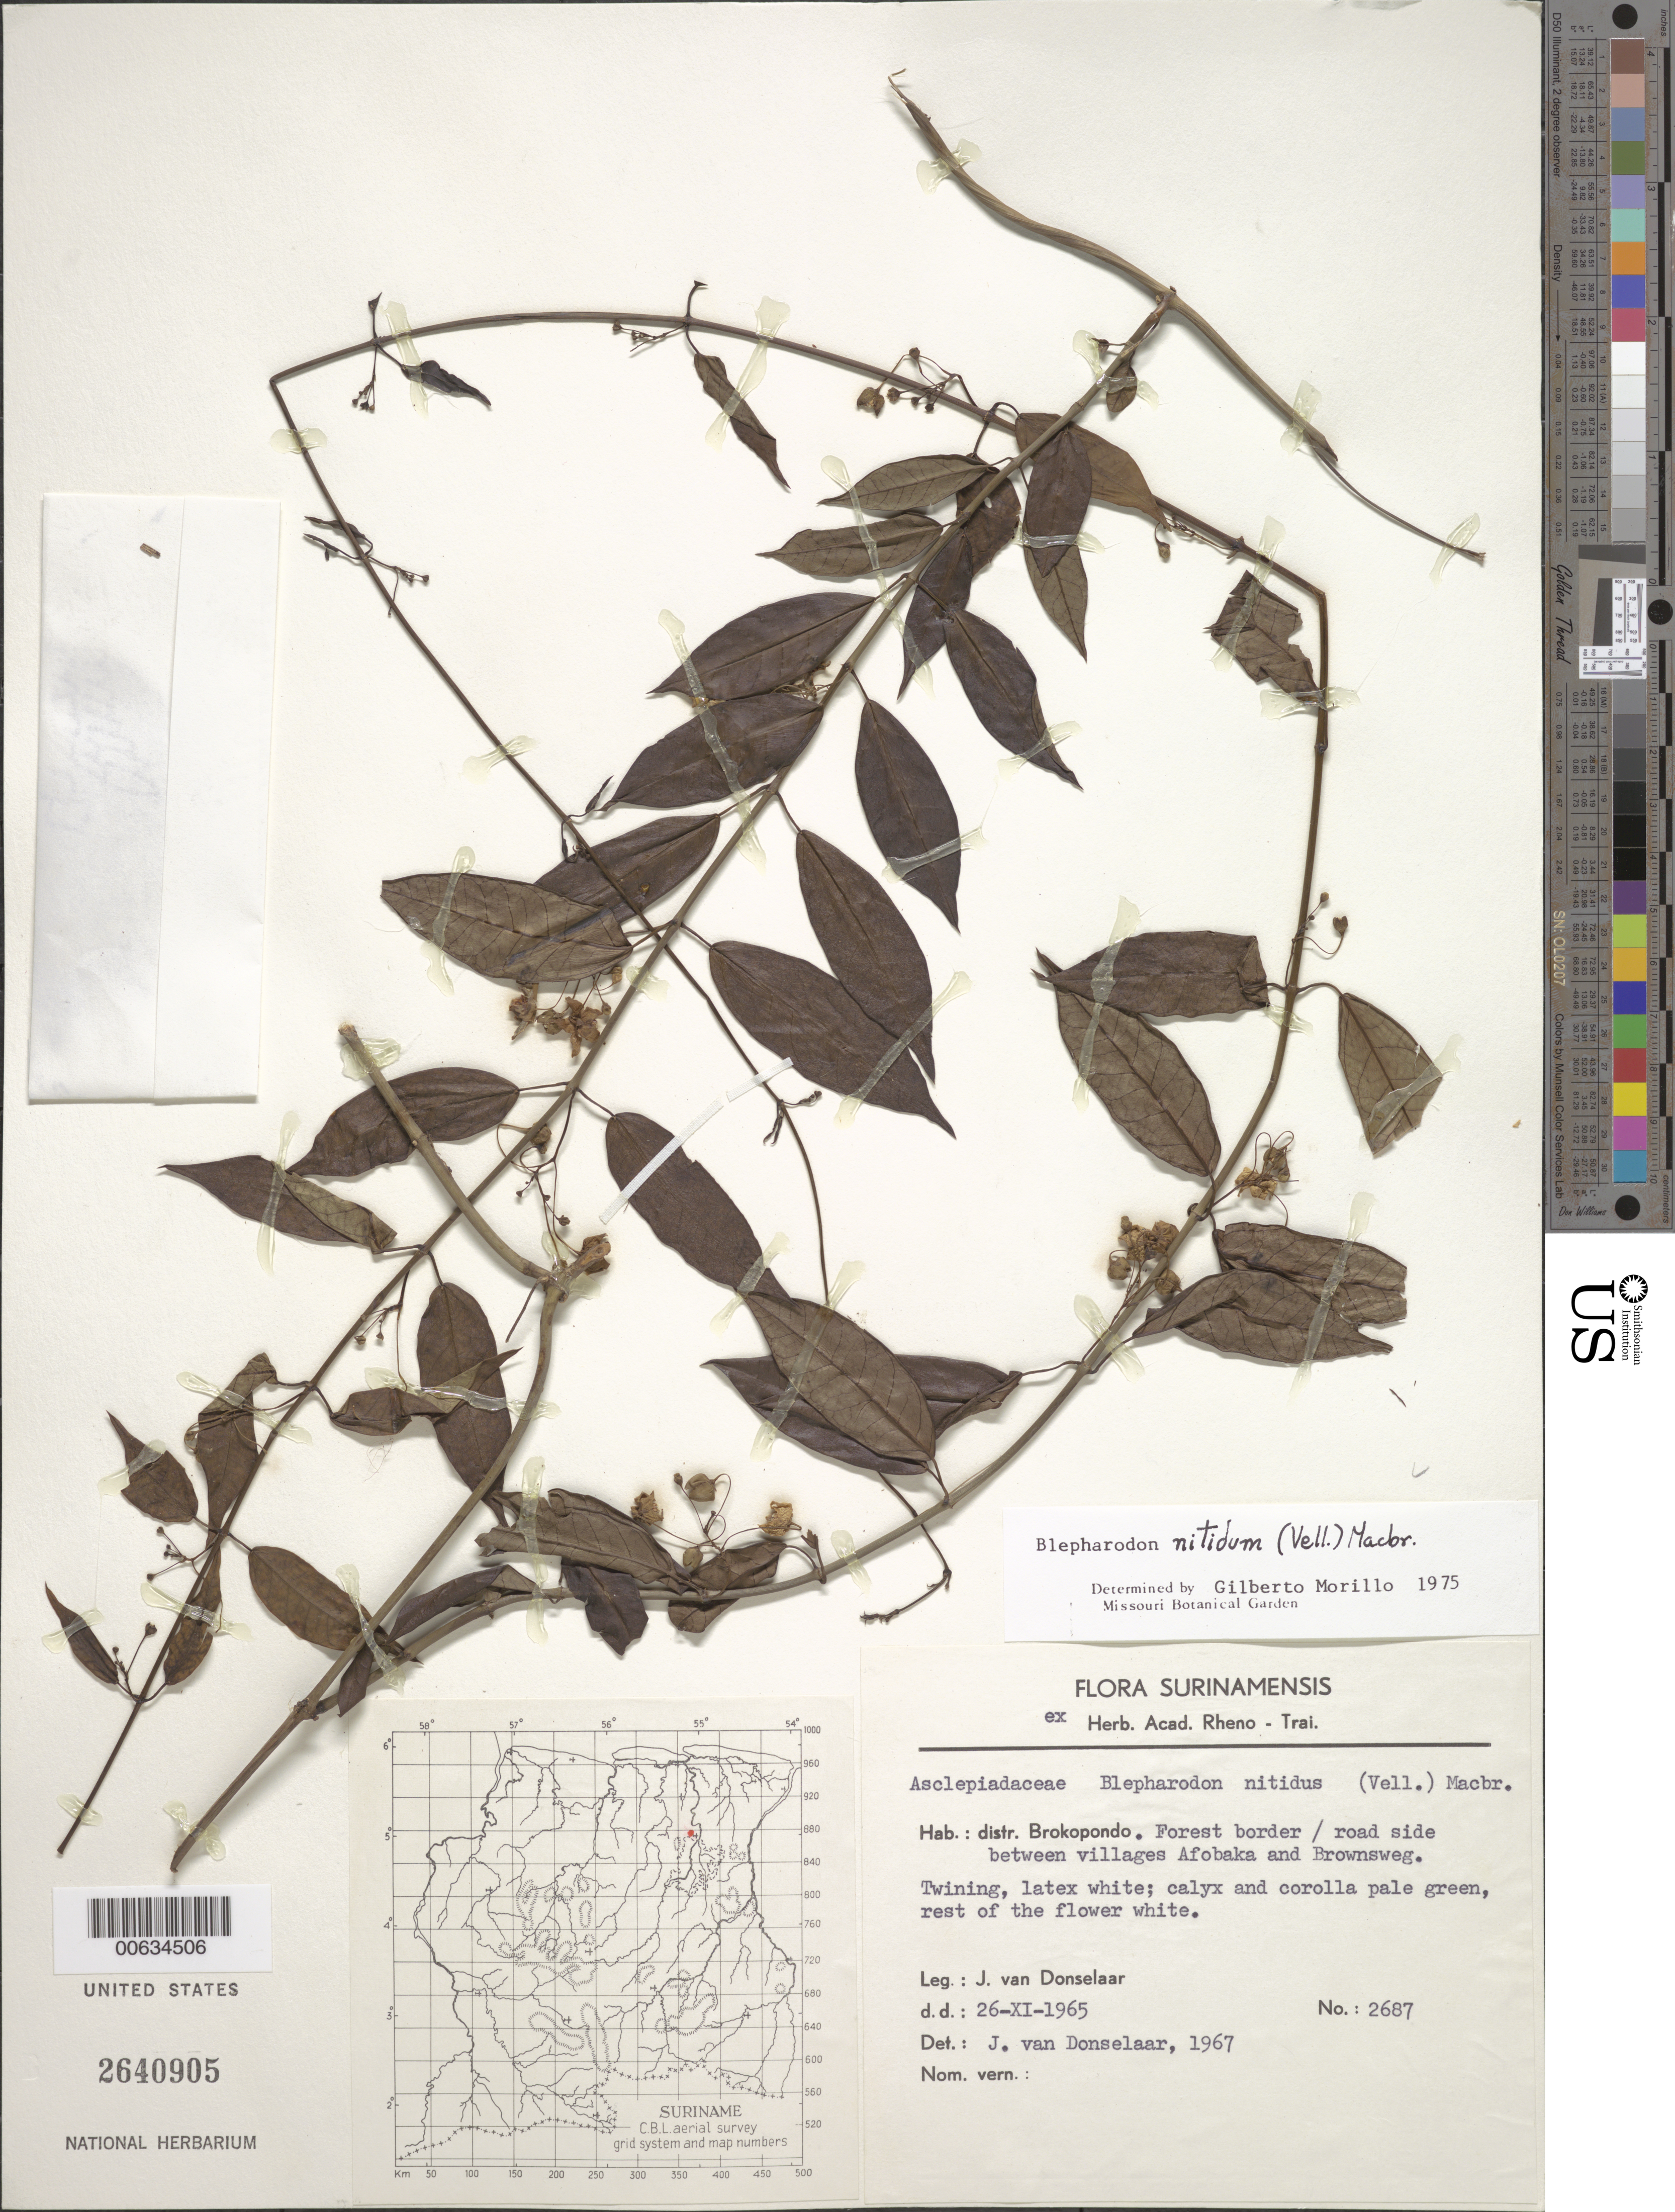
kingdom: Plantae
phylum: Tracheophyta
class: Magnoliopsida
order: Gentianales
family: Apocynaceae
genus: Blepharodon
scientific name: Blepharodon nitidus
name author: (Vell.) J.F. Macbr.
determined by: Morillo, G. N.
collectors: J. Donselaar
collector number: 2687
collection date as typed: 26-Nov-65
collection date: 1965-11-26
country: Suriname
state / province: Brokopondo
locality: Afobaka, betw. Afobaka and Brownsweg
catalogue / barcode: US 2640905